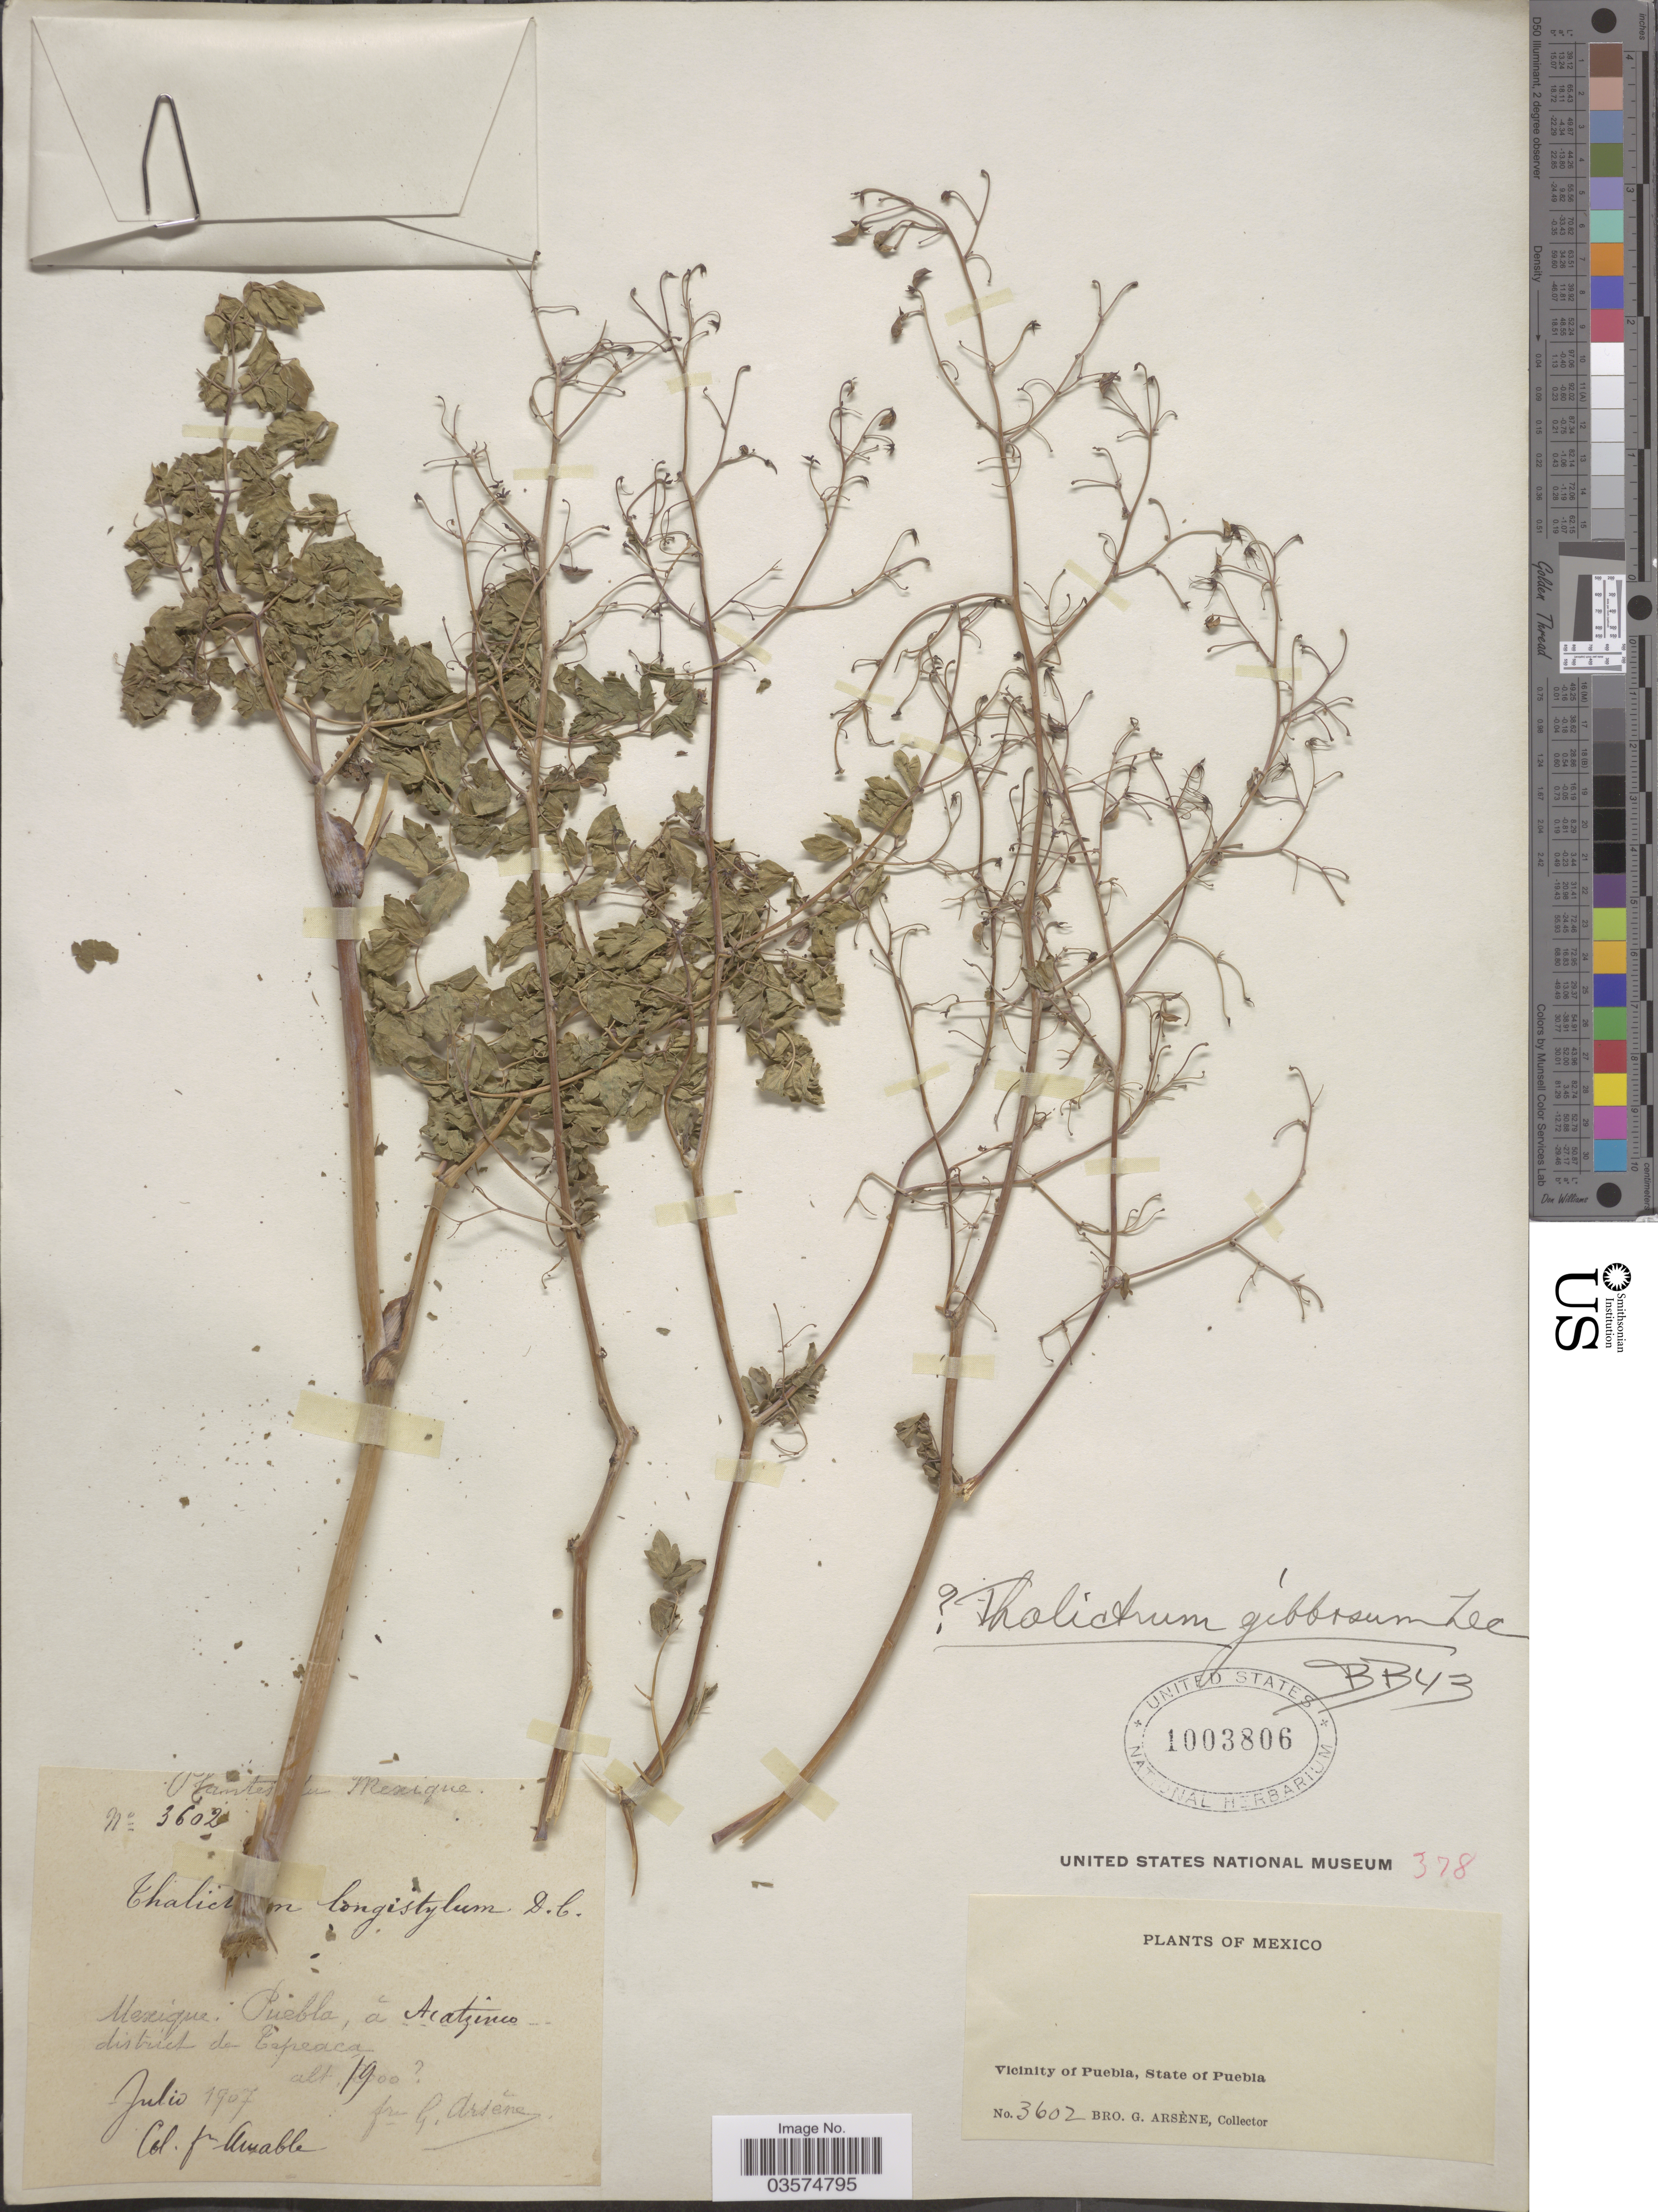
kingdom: Plantae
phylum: Tracheophyta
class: Magnoliopsida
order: Ranunculales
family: Ranunculaceae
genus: Thalictrum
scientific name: Thalictrum gibbosum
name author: Lec.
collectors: B. Amable & Bro. G. Arsène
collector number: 3602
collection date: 1907-07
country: Mexico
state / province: Puebla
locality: Mexique, Puebla, á Acatzínco district de Tepeaca. Vicinity of Puebla.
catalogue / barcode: US 1003806